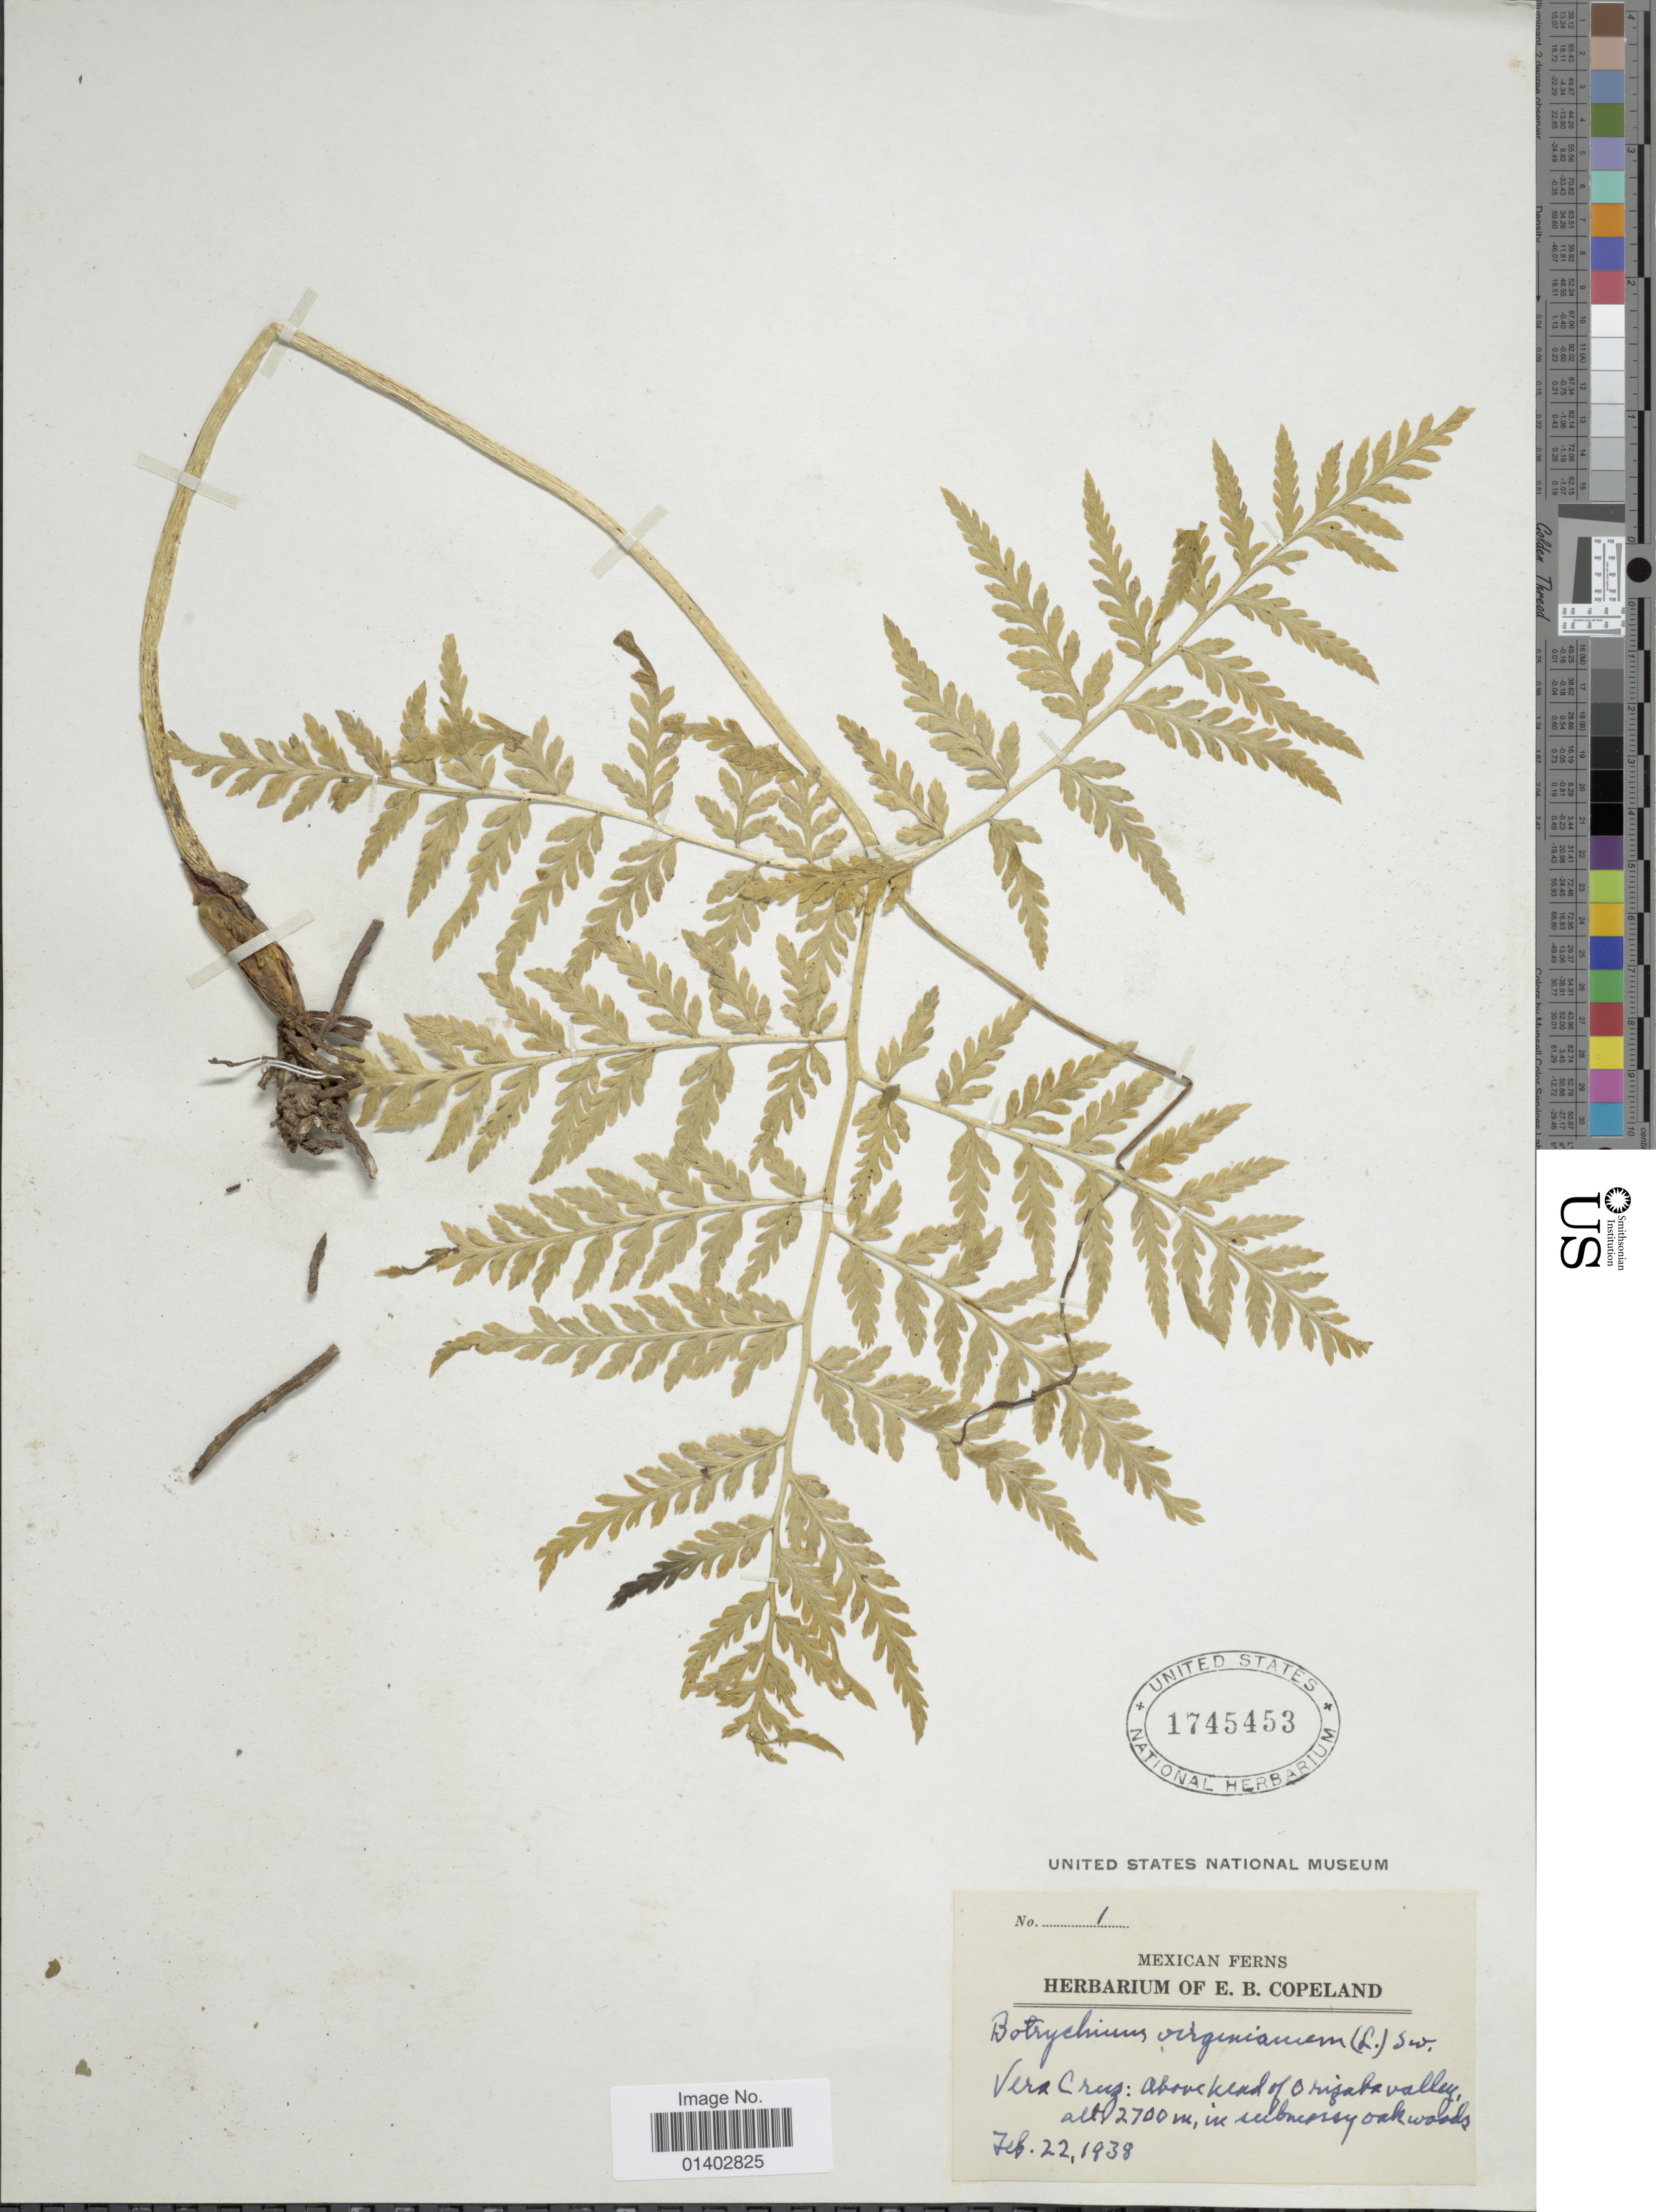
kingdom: Plantae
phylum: Tracheophyta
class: Polypodiopsida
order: Ophioglossales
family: Ophioglossaceae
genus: Botrychium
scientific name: Botrychium virginianum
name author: (L.) Sw.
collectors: E. B. Copeland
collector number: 1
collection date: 1938-02-22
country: Mexico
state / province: Veracruz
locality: Above head of Orizaba valley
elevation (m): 2700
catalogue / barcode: US 1745453